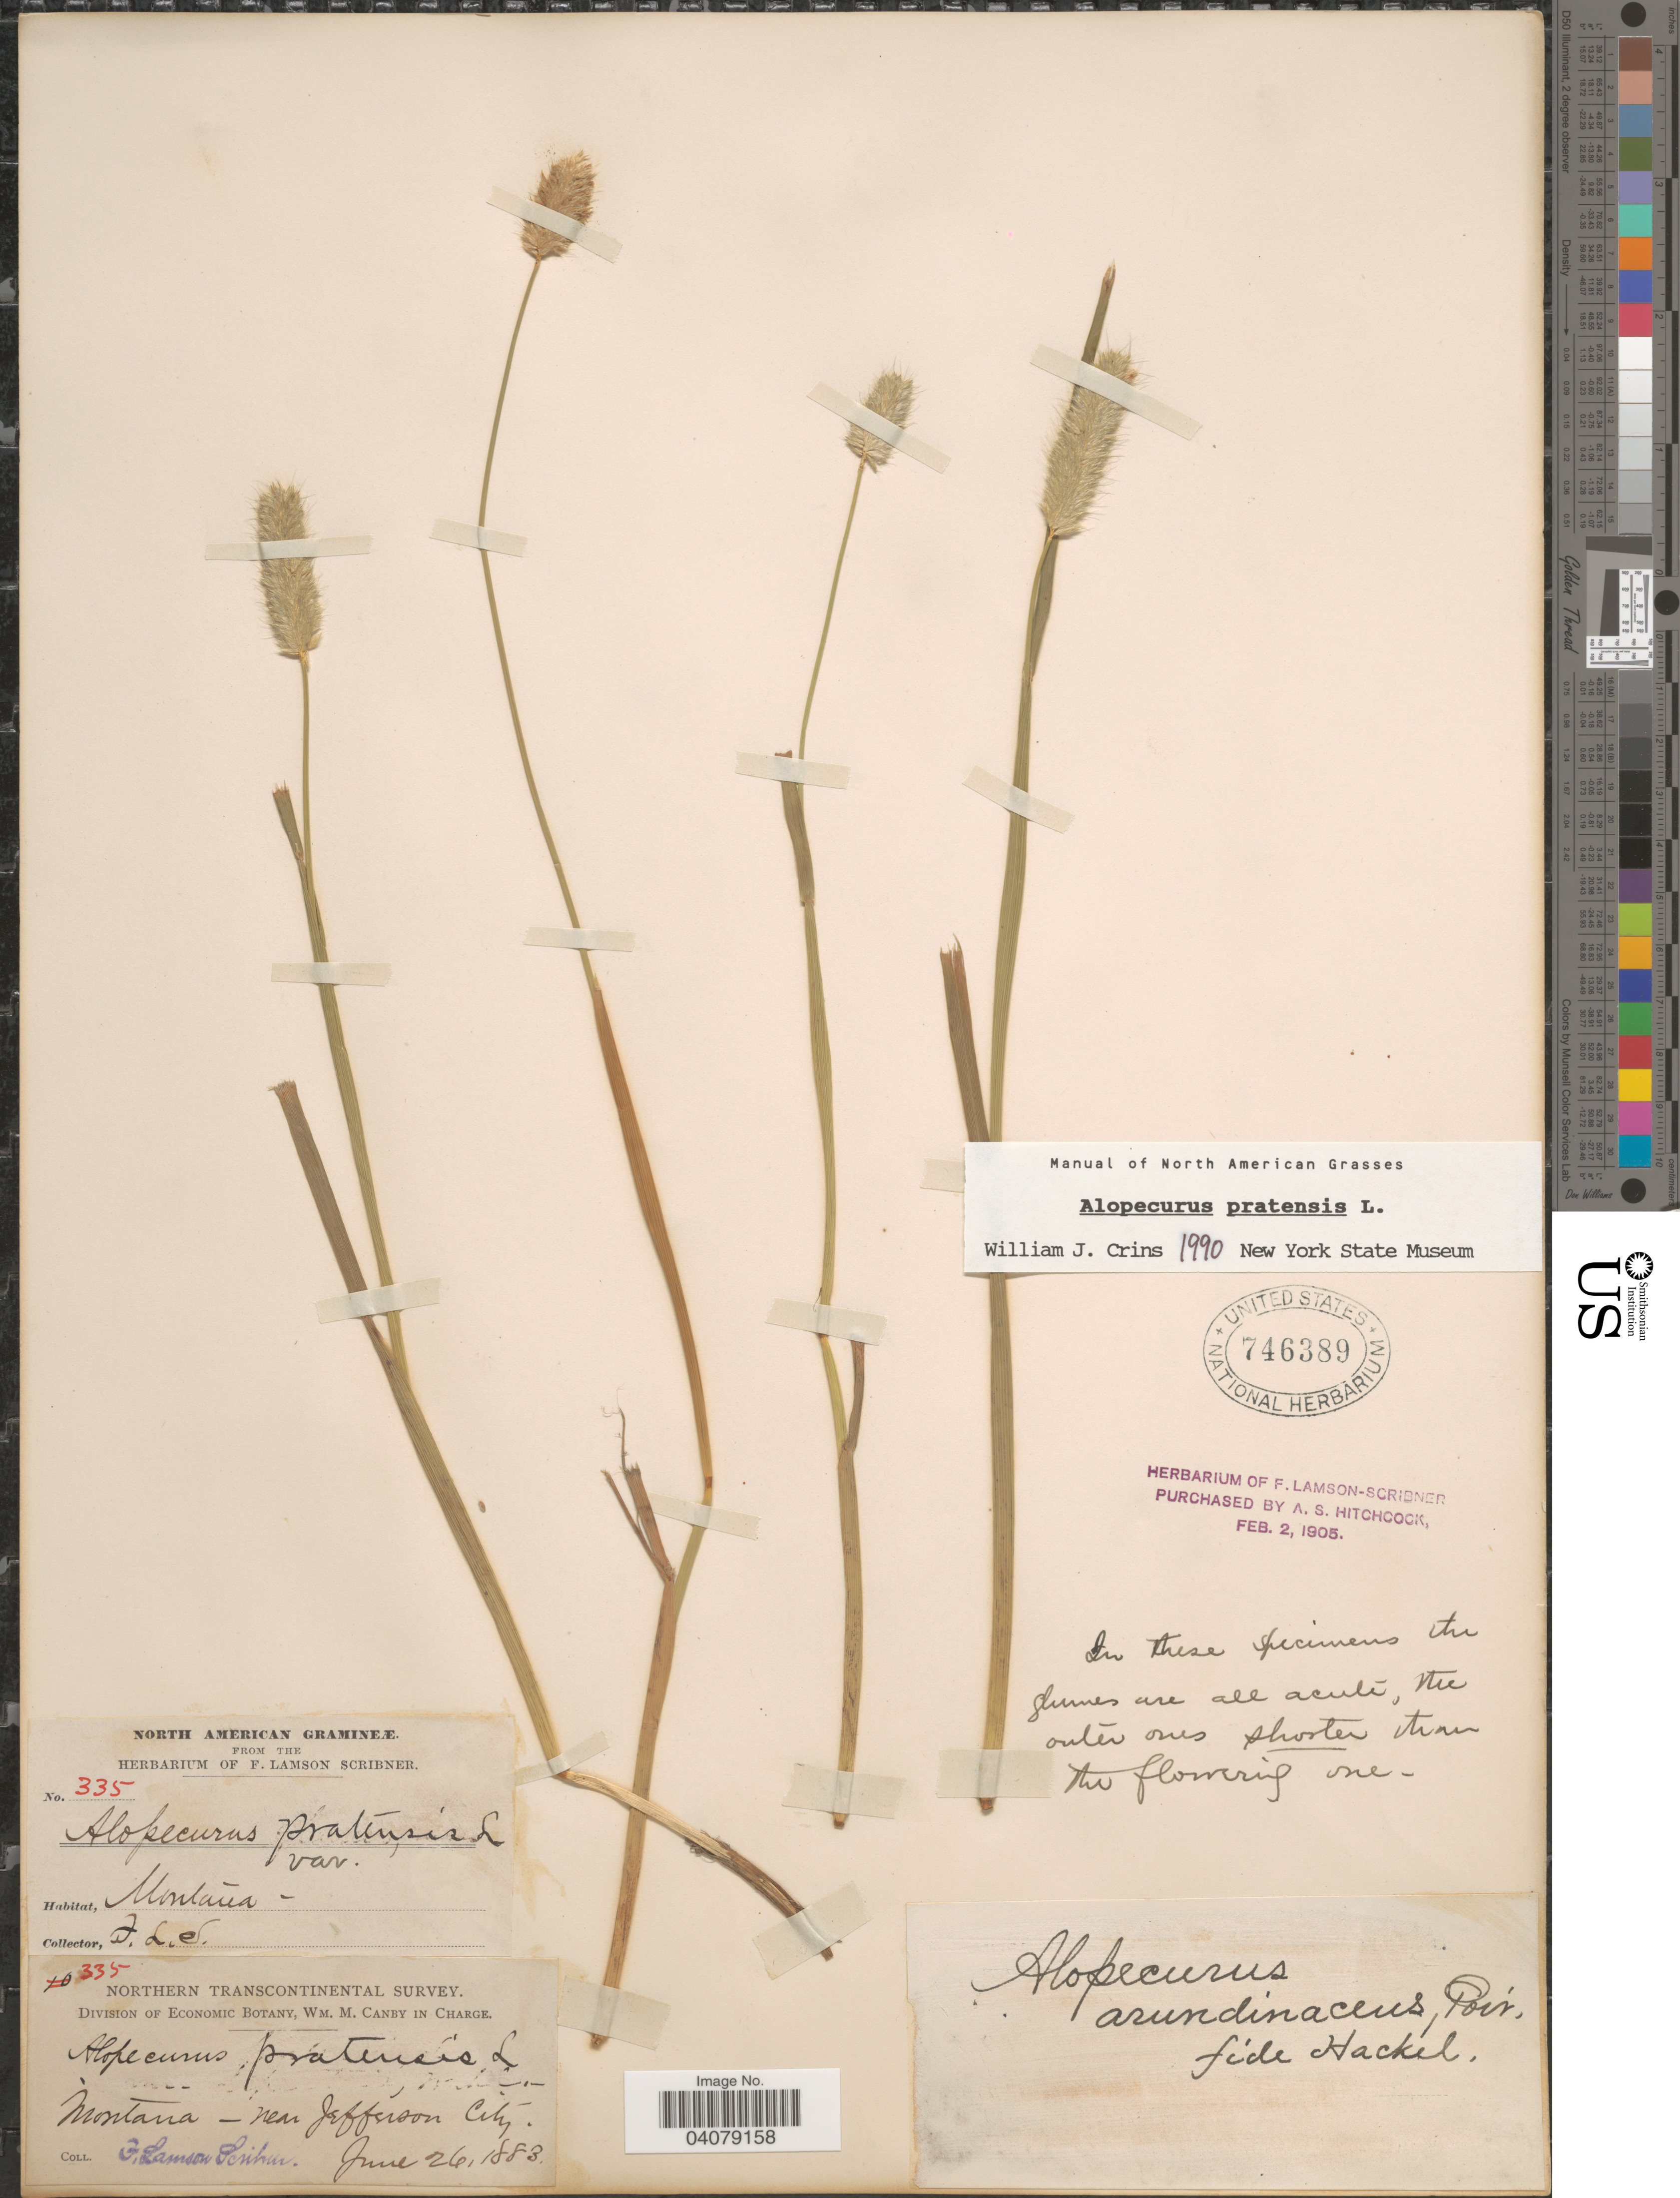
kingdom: Plantae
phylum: Tracheophyta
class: Liliopsida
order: Poales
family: Poaceae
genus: Alopecurus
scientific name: Alopecurus pratensis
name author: L.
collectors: F. L. Scribner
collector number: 335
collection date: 1883-06-26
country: United States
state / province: Montana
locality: Northern Transcontinental Survey. Near Jefferson City.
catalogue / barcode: US 746389